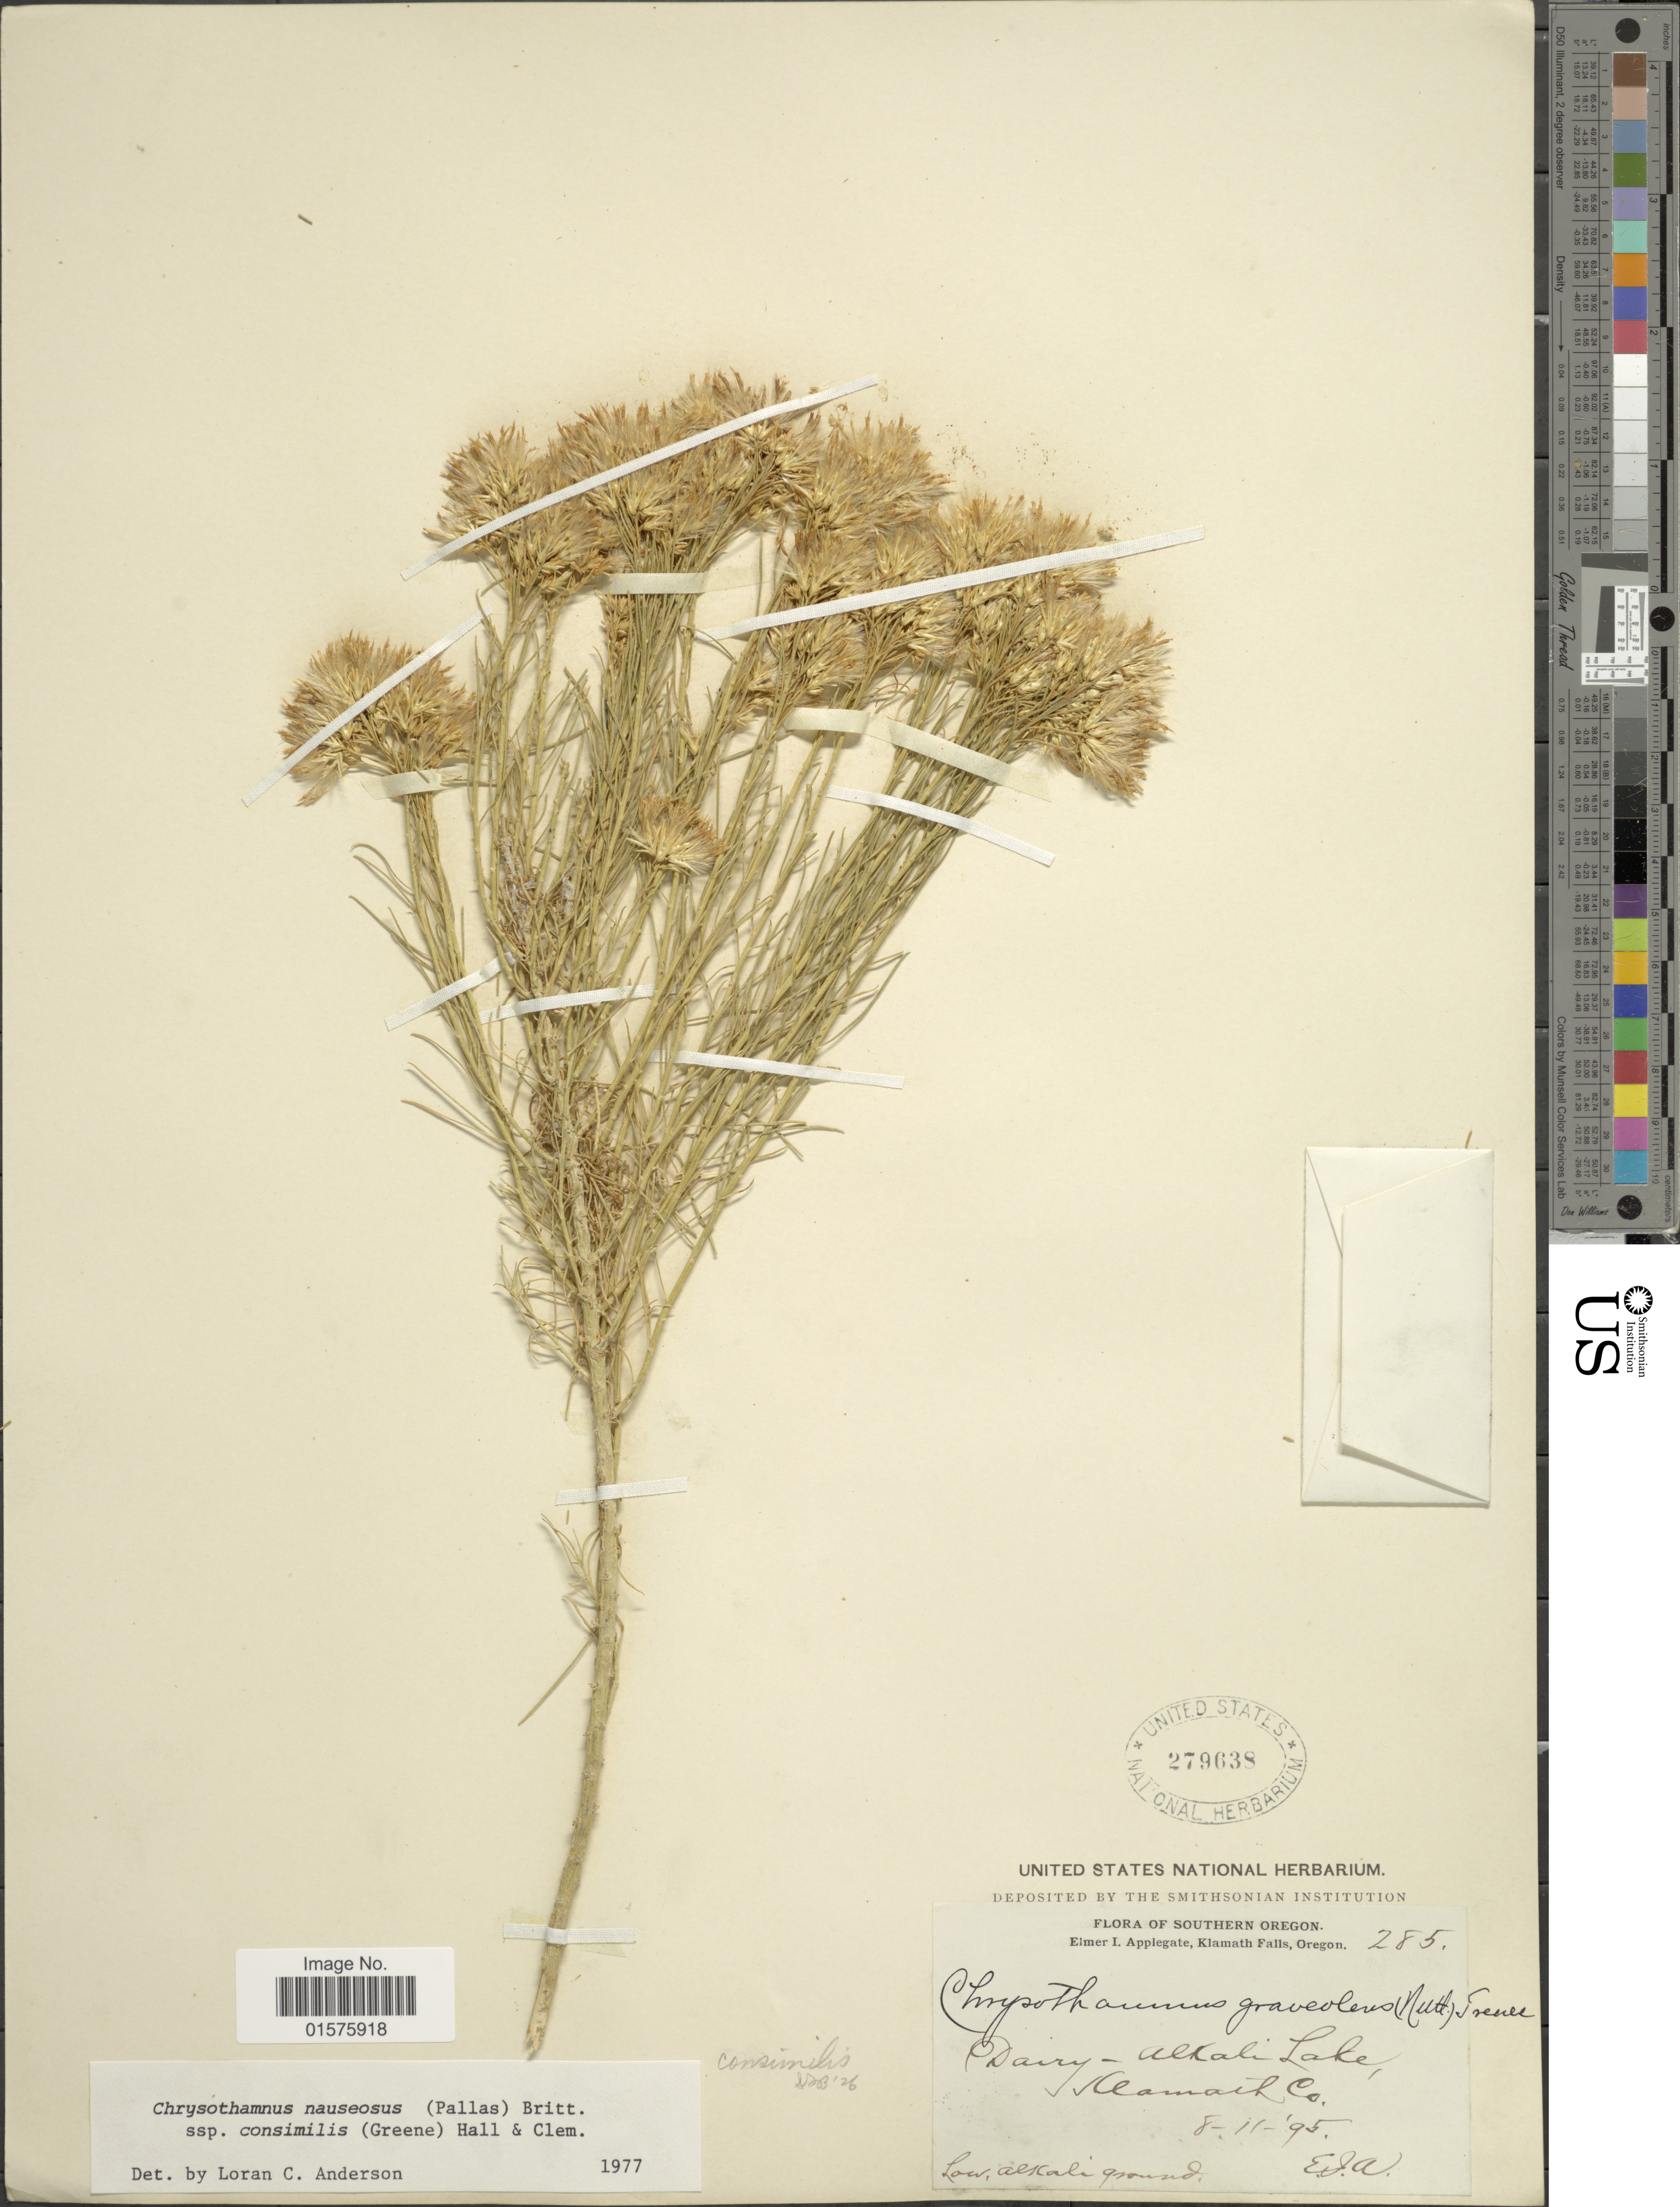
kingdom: Plantae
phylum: Tracheophyta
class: Magnoliopsida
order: Asterales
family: Asteraceae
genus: Ericameria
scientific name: Ericameria nauseosa var. oreophila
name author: (A. Nelson) G.L. Nesom & G.I. Baird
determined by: Urbatsch, Lowell E., Curator (LSU), Louisiana State University (UNITED STATES)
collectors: E. I. Applegate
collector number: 285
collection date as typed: Transcribed d/m/y: 11/8/95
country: United States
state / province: Oregon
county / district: Klamath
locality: Southern Oregon, Klamath Falls, Davy - Alkali Lake, Klamath Co.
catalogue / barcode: US 279638